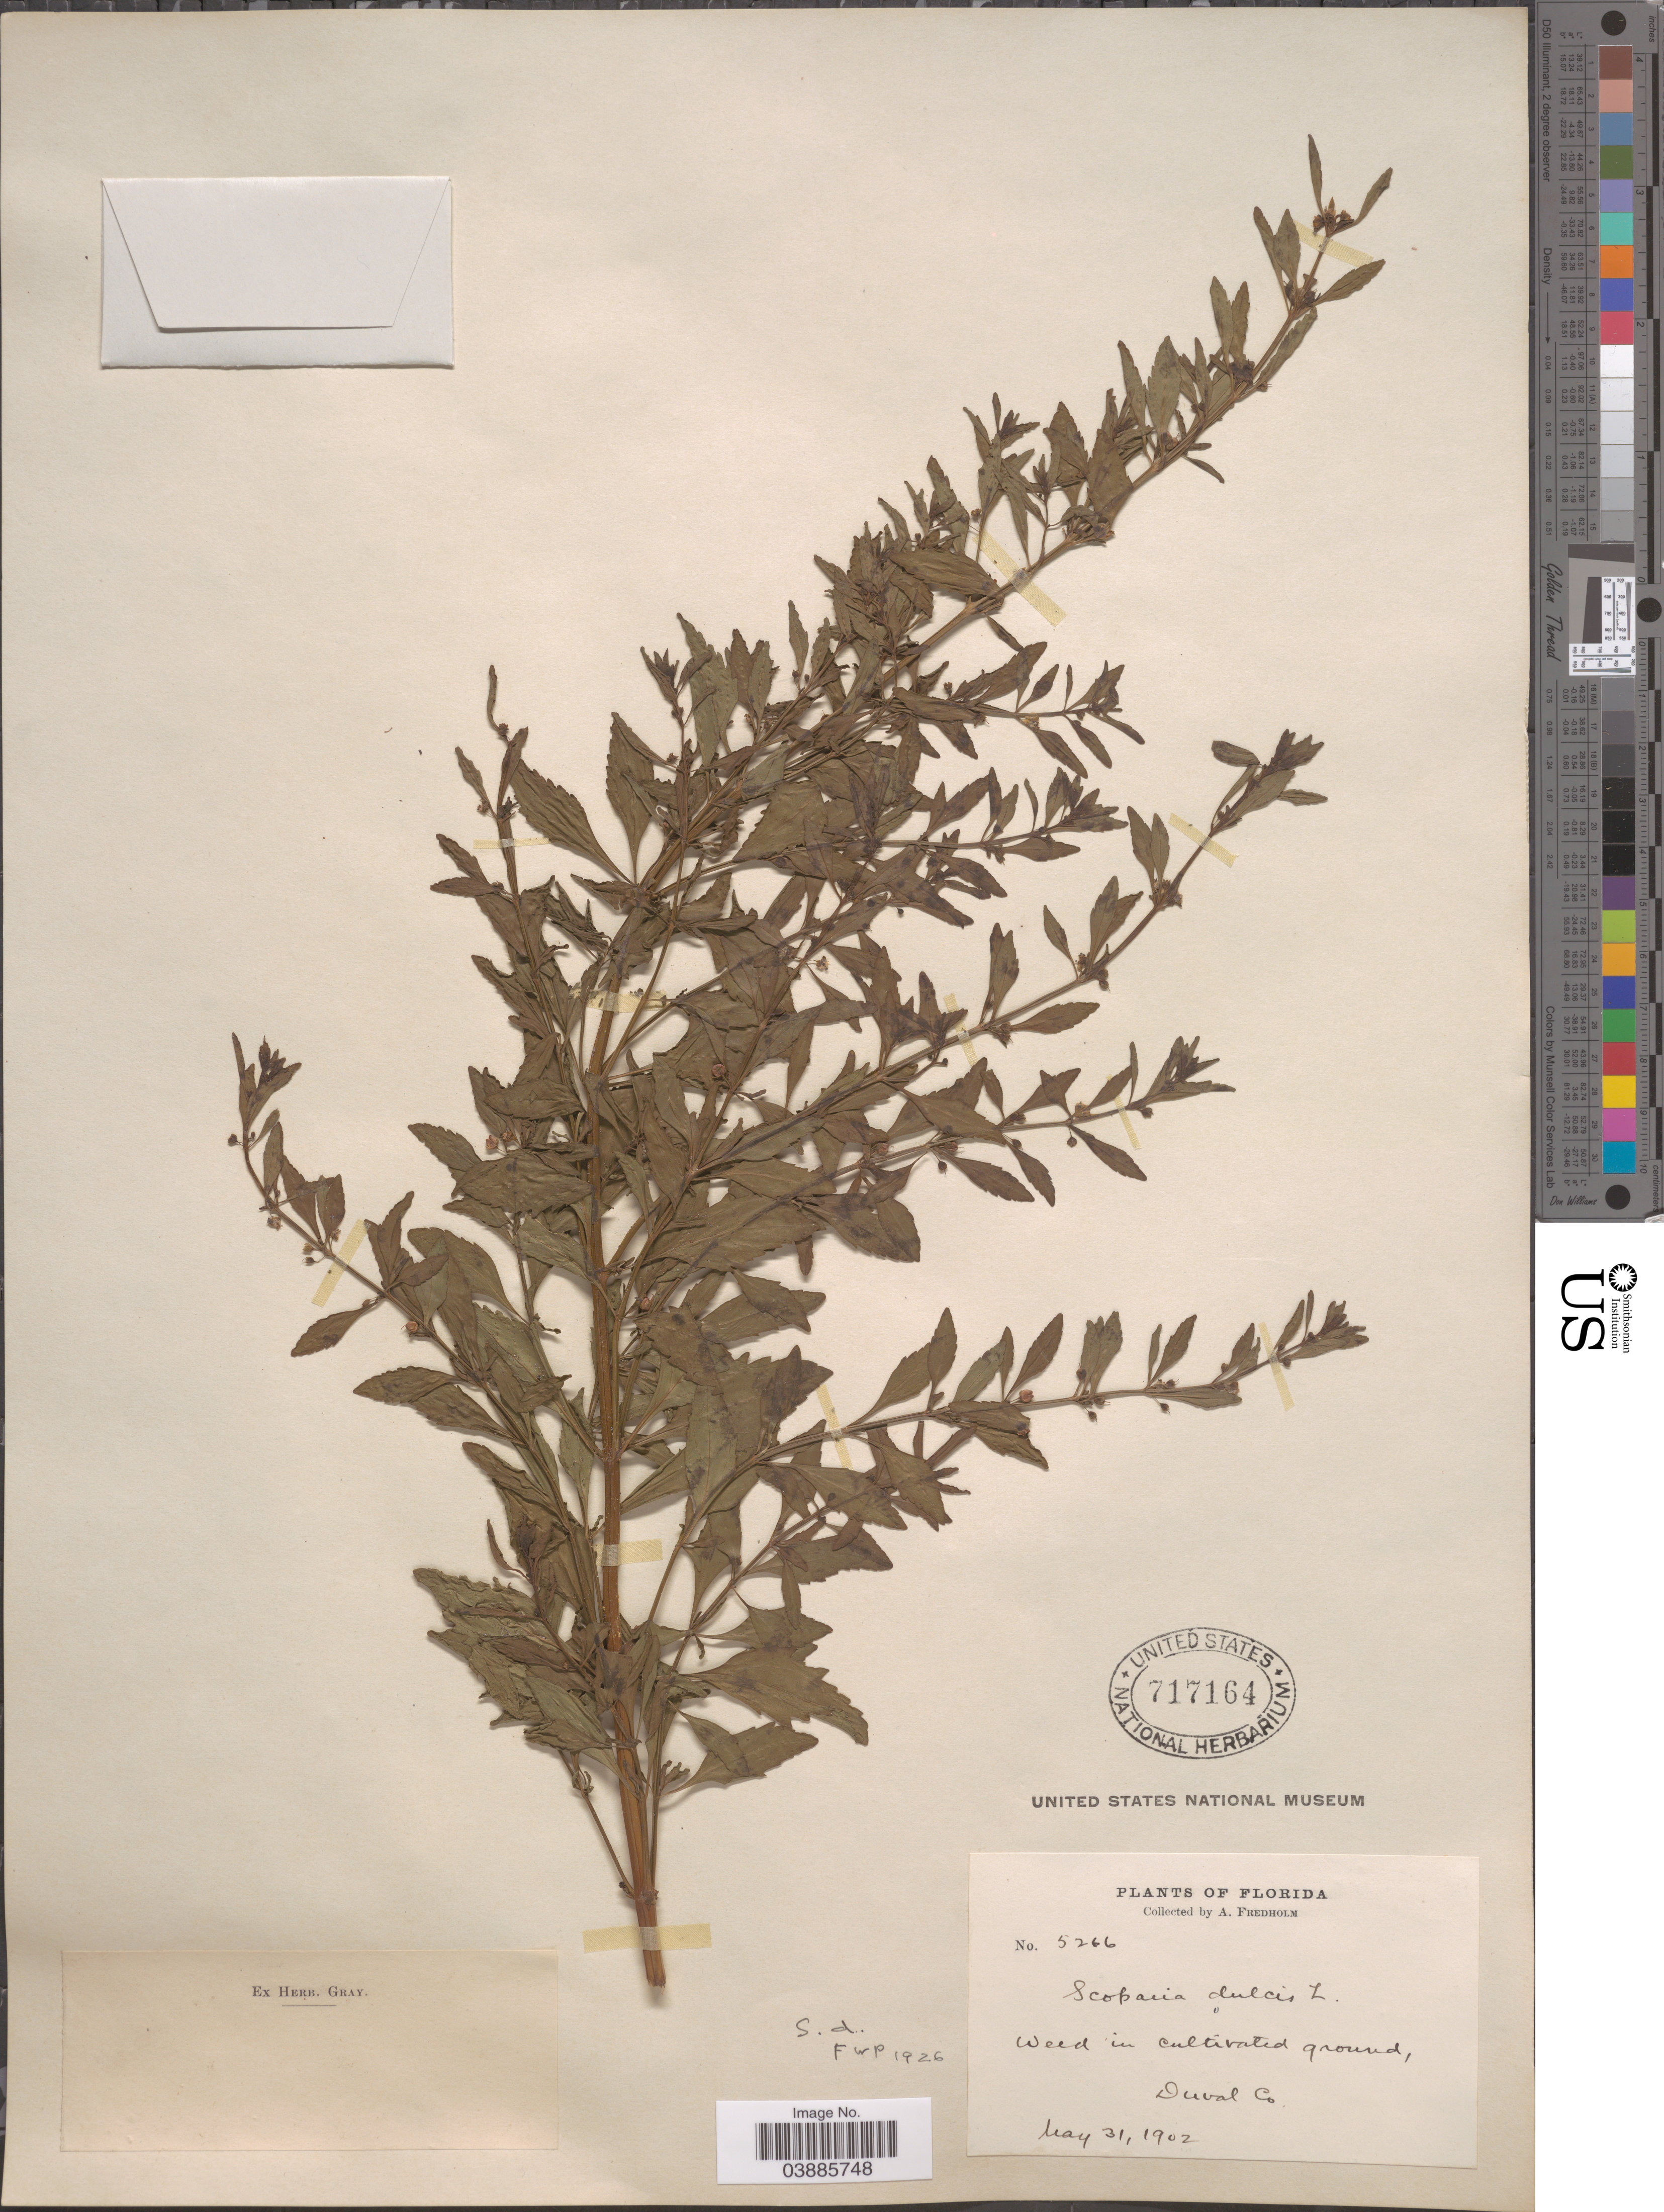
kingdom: Plantae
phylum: Tracheophyta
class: Magnoliopsida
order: Lamiales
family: Plantaginaceae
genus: Scoparia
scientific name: Scoparia dulcis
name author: L.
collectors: A. Fredholm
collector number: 5266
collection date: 1902-05-31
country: United States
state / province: Florida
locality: Weed in cultivated ground, Duval Co.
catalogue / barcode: US 717164